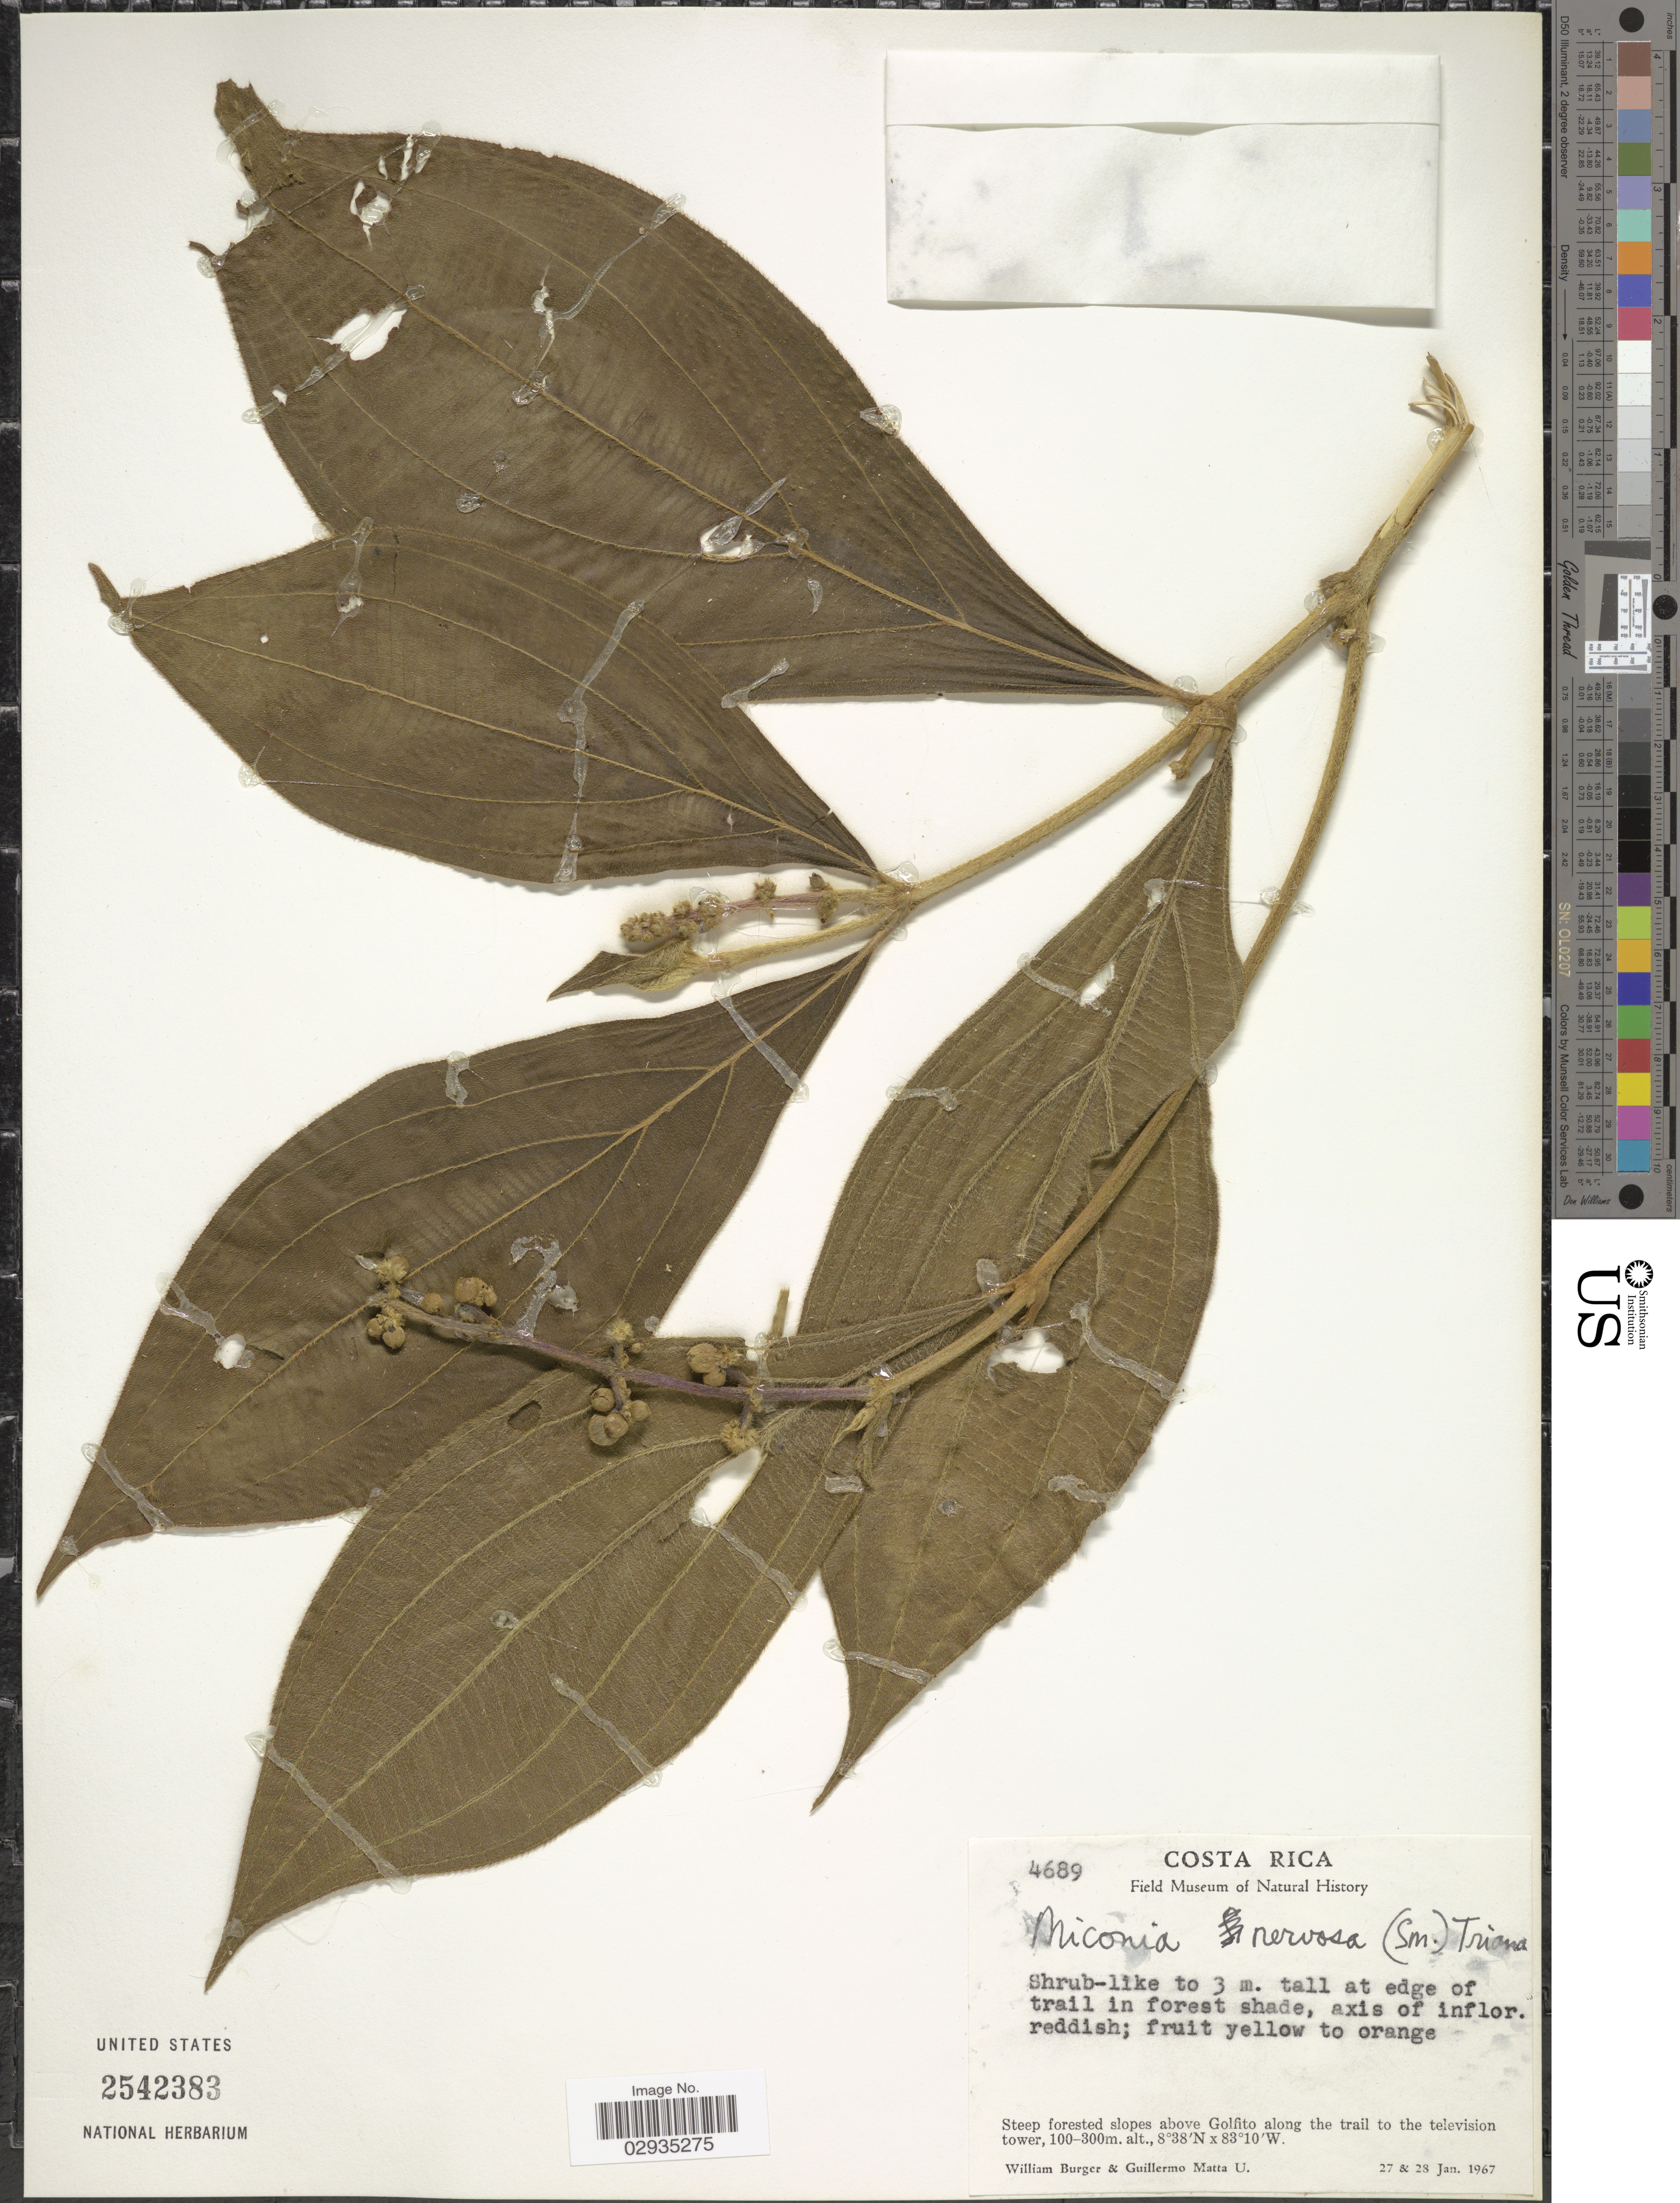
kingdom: Plantae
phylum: Tracheophyta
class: Magnoliopsida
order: Myrtales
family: Melastomataceae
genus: Miconia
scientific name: Miconia nervosa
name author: (Sm.) Triana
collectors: W. Burger & G. Matta U.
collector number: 4689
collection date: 1967-01-27/1967-01-28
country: Costa Rica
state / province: Puntarenas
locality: Steep forested slopes above Golfito along the trail to the television tower.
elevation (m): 100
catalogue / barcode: US 2542383